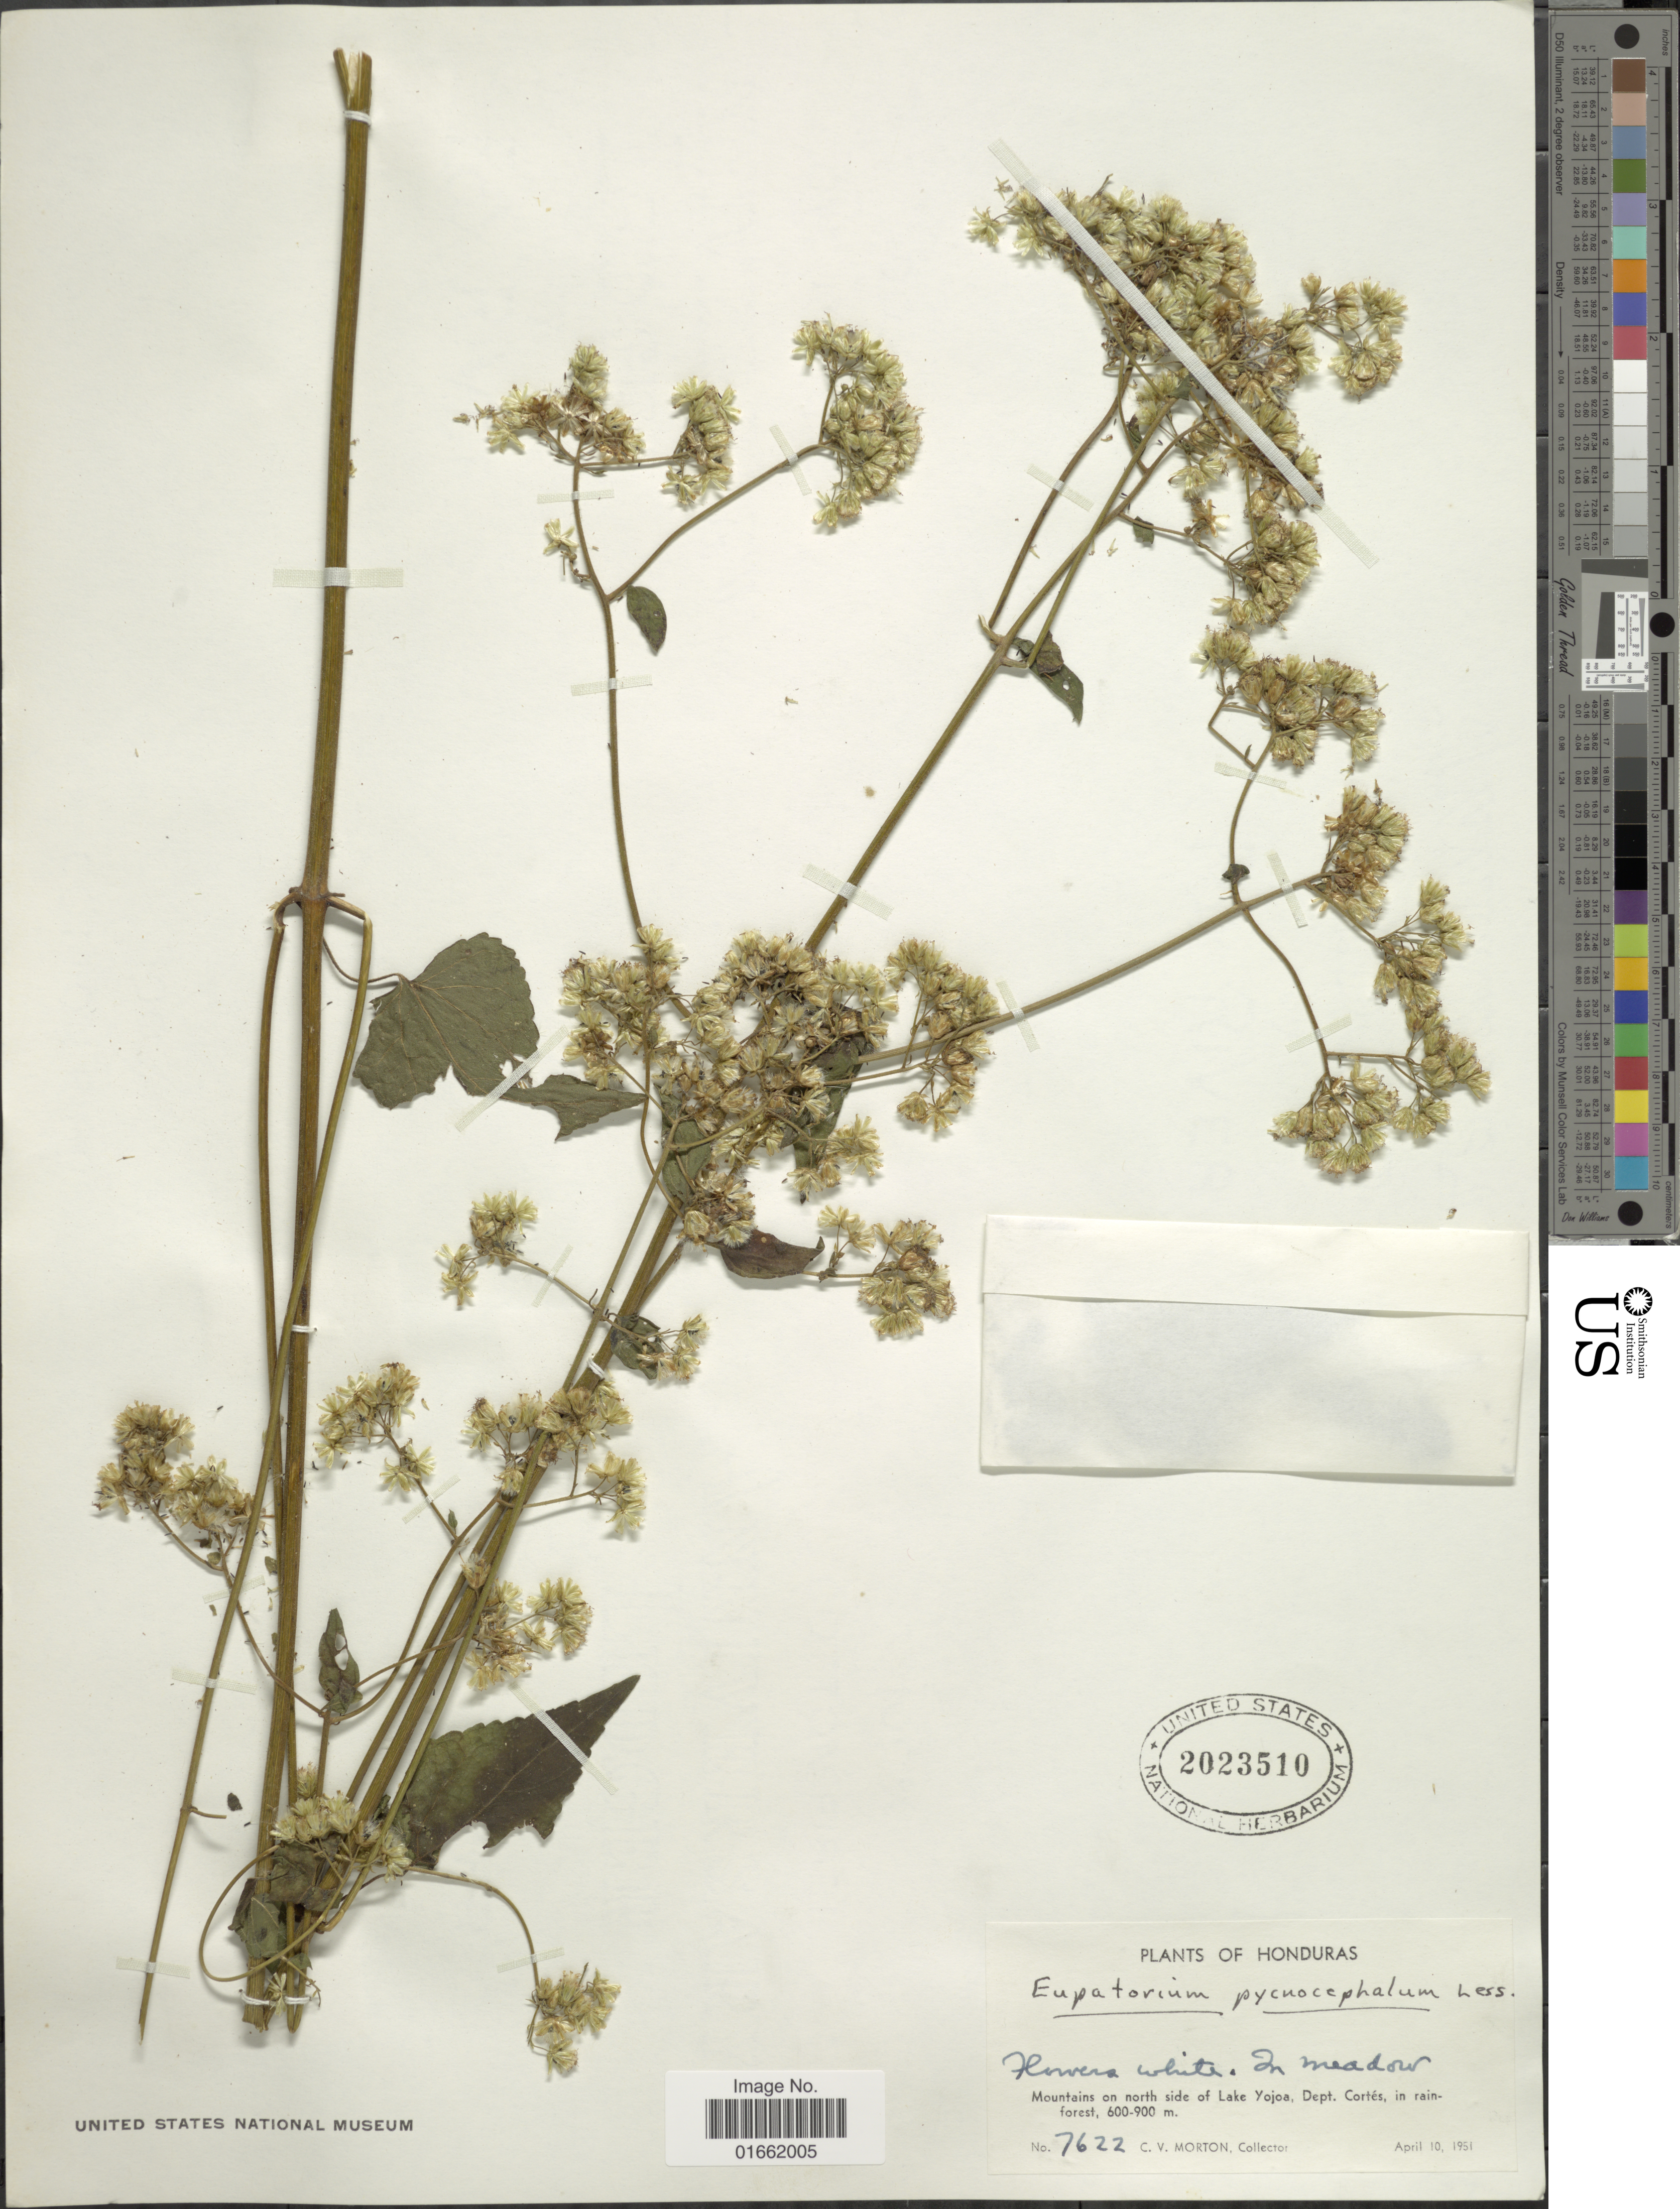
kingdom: Plantae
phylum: Tracheophyta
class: Magnoliopsida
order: Asterales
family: Asteraceae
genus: Fleischmannia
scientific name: Fleischmannia pycnocephala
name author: (Less.) R.M. King & H. Rob.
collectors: C. V. Morton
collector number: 7622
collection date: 1951-04-10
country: Honduras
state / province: Cortés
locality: Mountains on north side of Lake Yojoa, Dept. Cortés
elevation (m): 600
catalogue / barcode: US 2023510